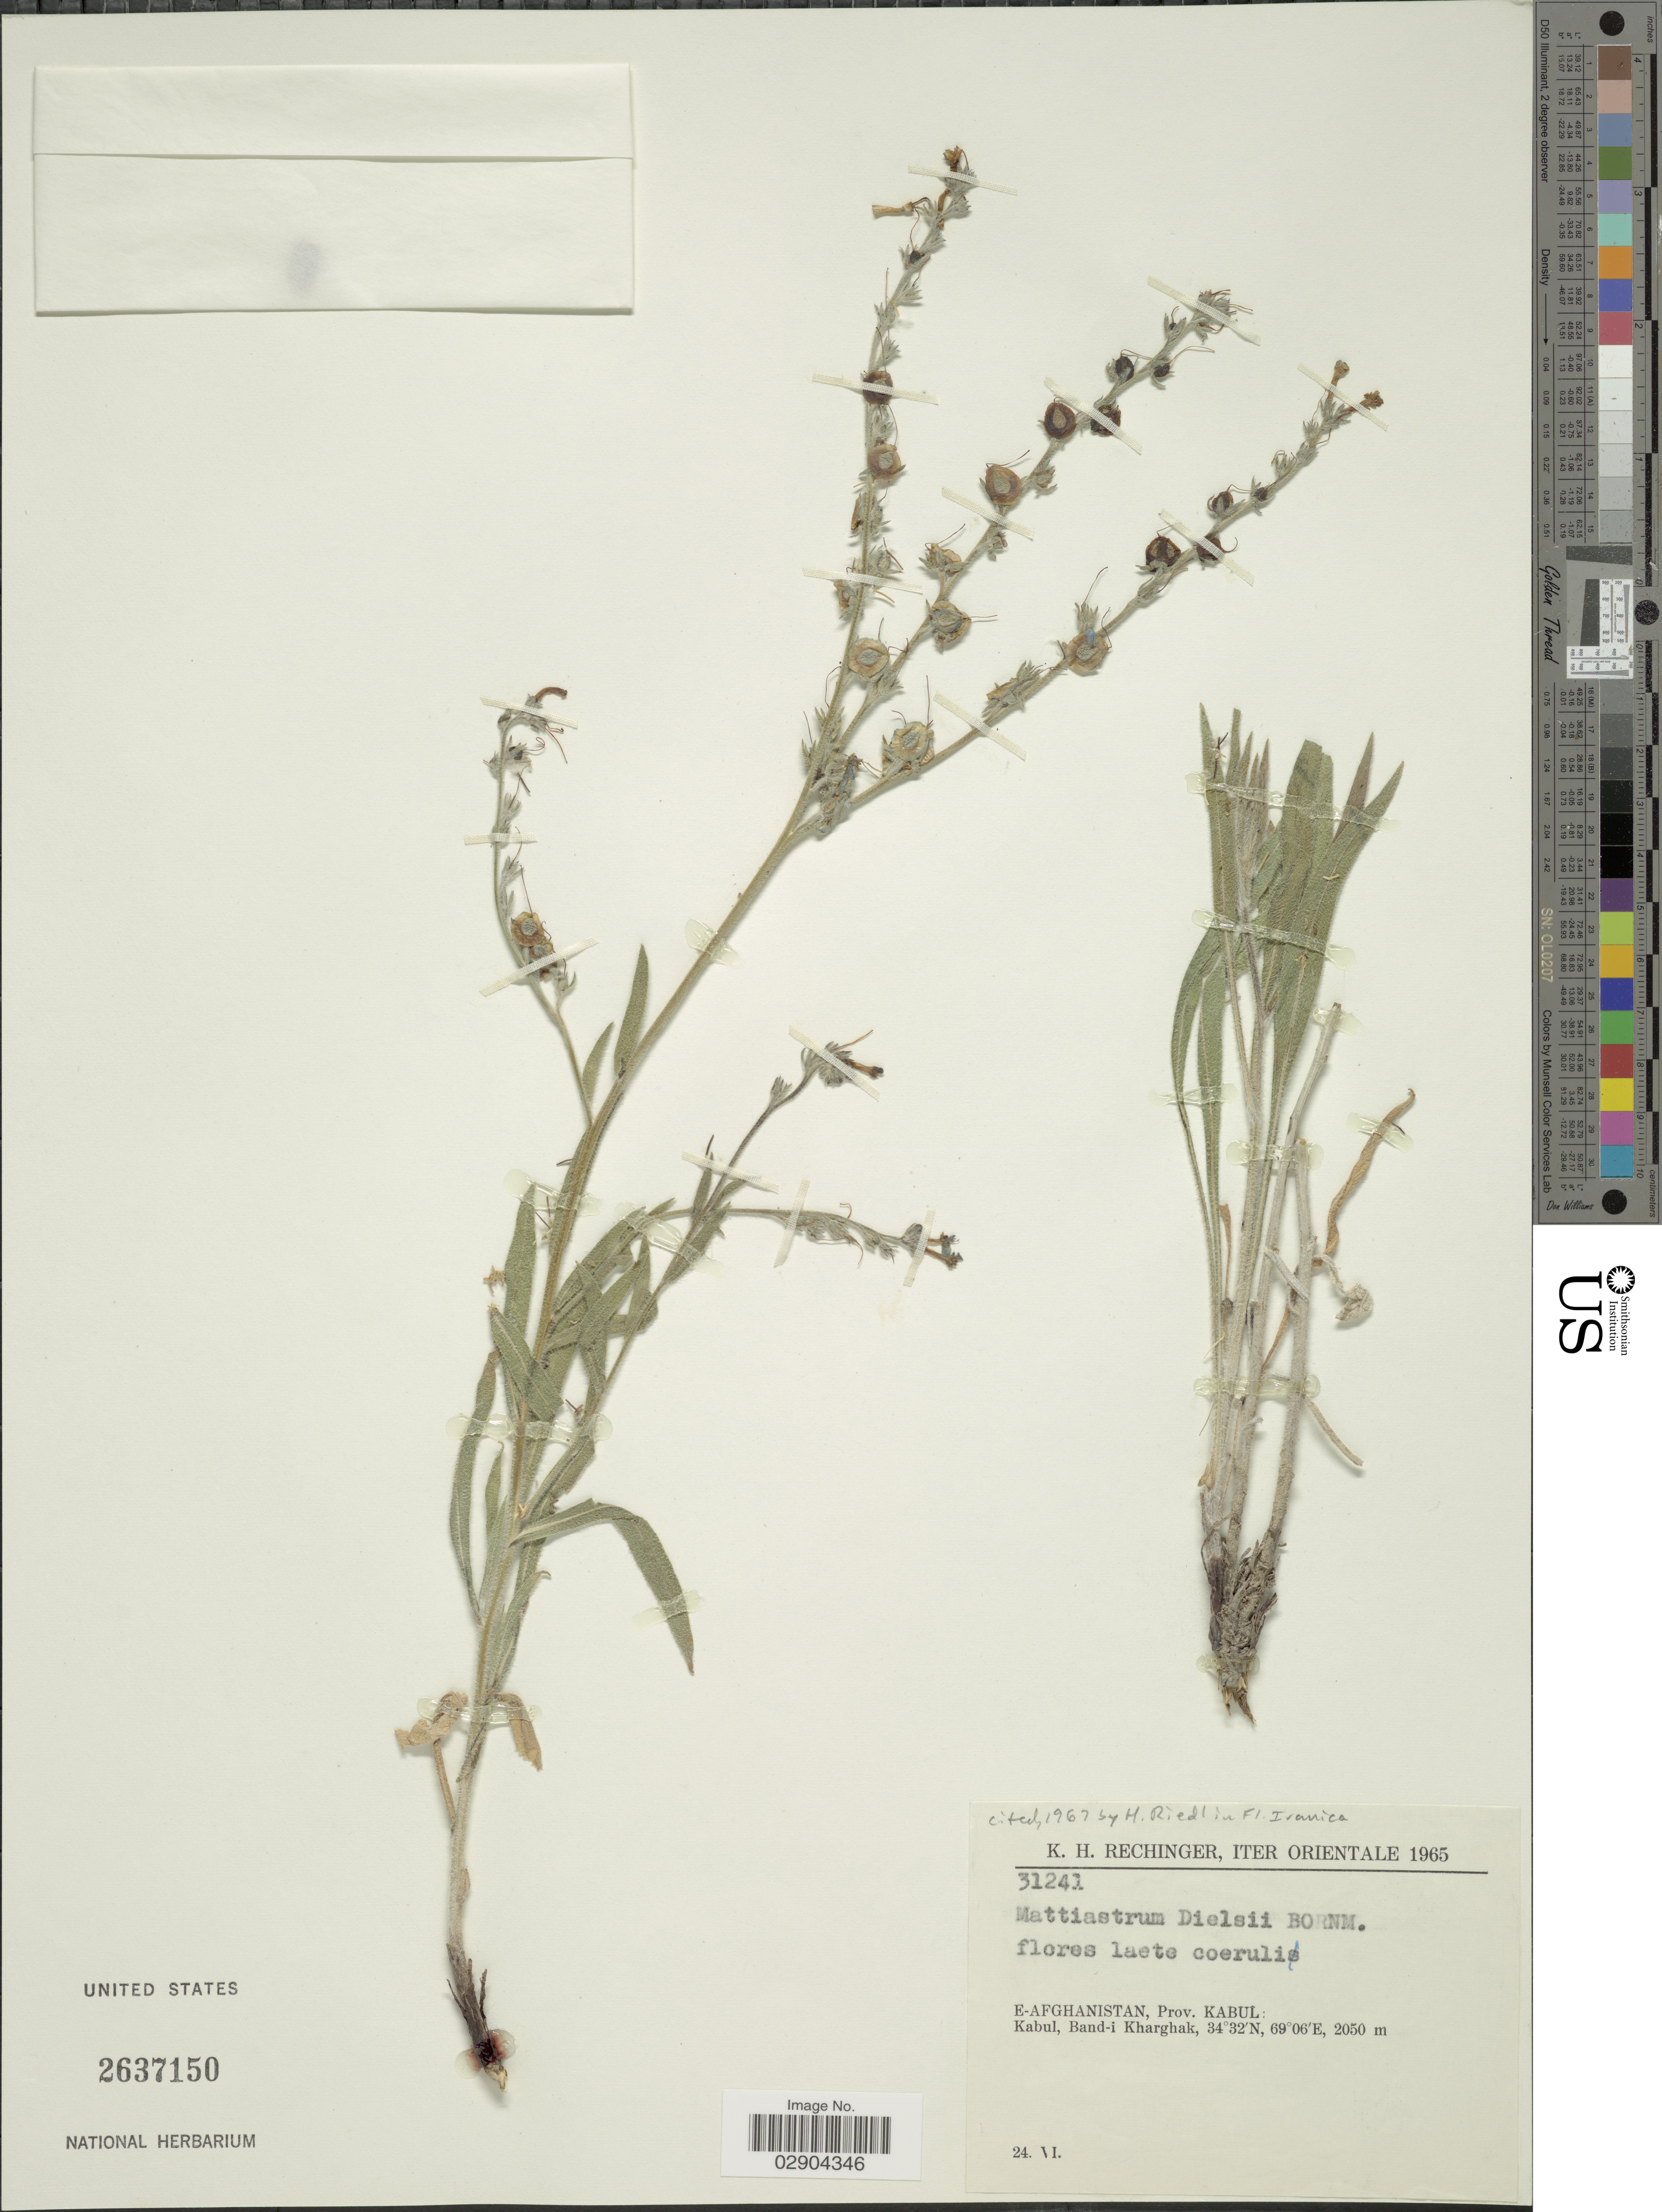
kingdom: Plantae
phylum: Tracheophyta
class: Magnoliopsida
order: Boraginales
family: Boraginaceae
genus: Mattiastrum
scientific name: Mattiastrum dielsii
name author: Bornm.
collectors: K. H. Rechinger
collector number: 31241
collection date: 1965-06-24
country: Afghanistan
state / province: Kabul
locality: E-Afghanistan, Prov. Kabul: Kabul, Band-i Kharghak.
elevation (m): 2050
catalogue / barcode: US 2637150